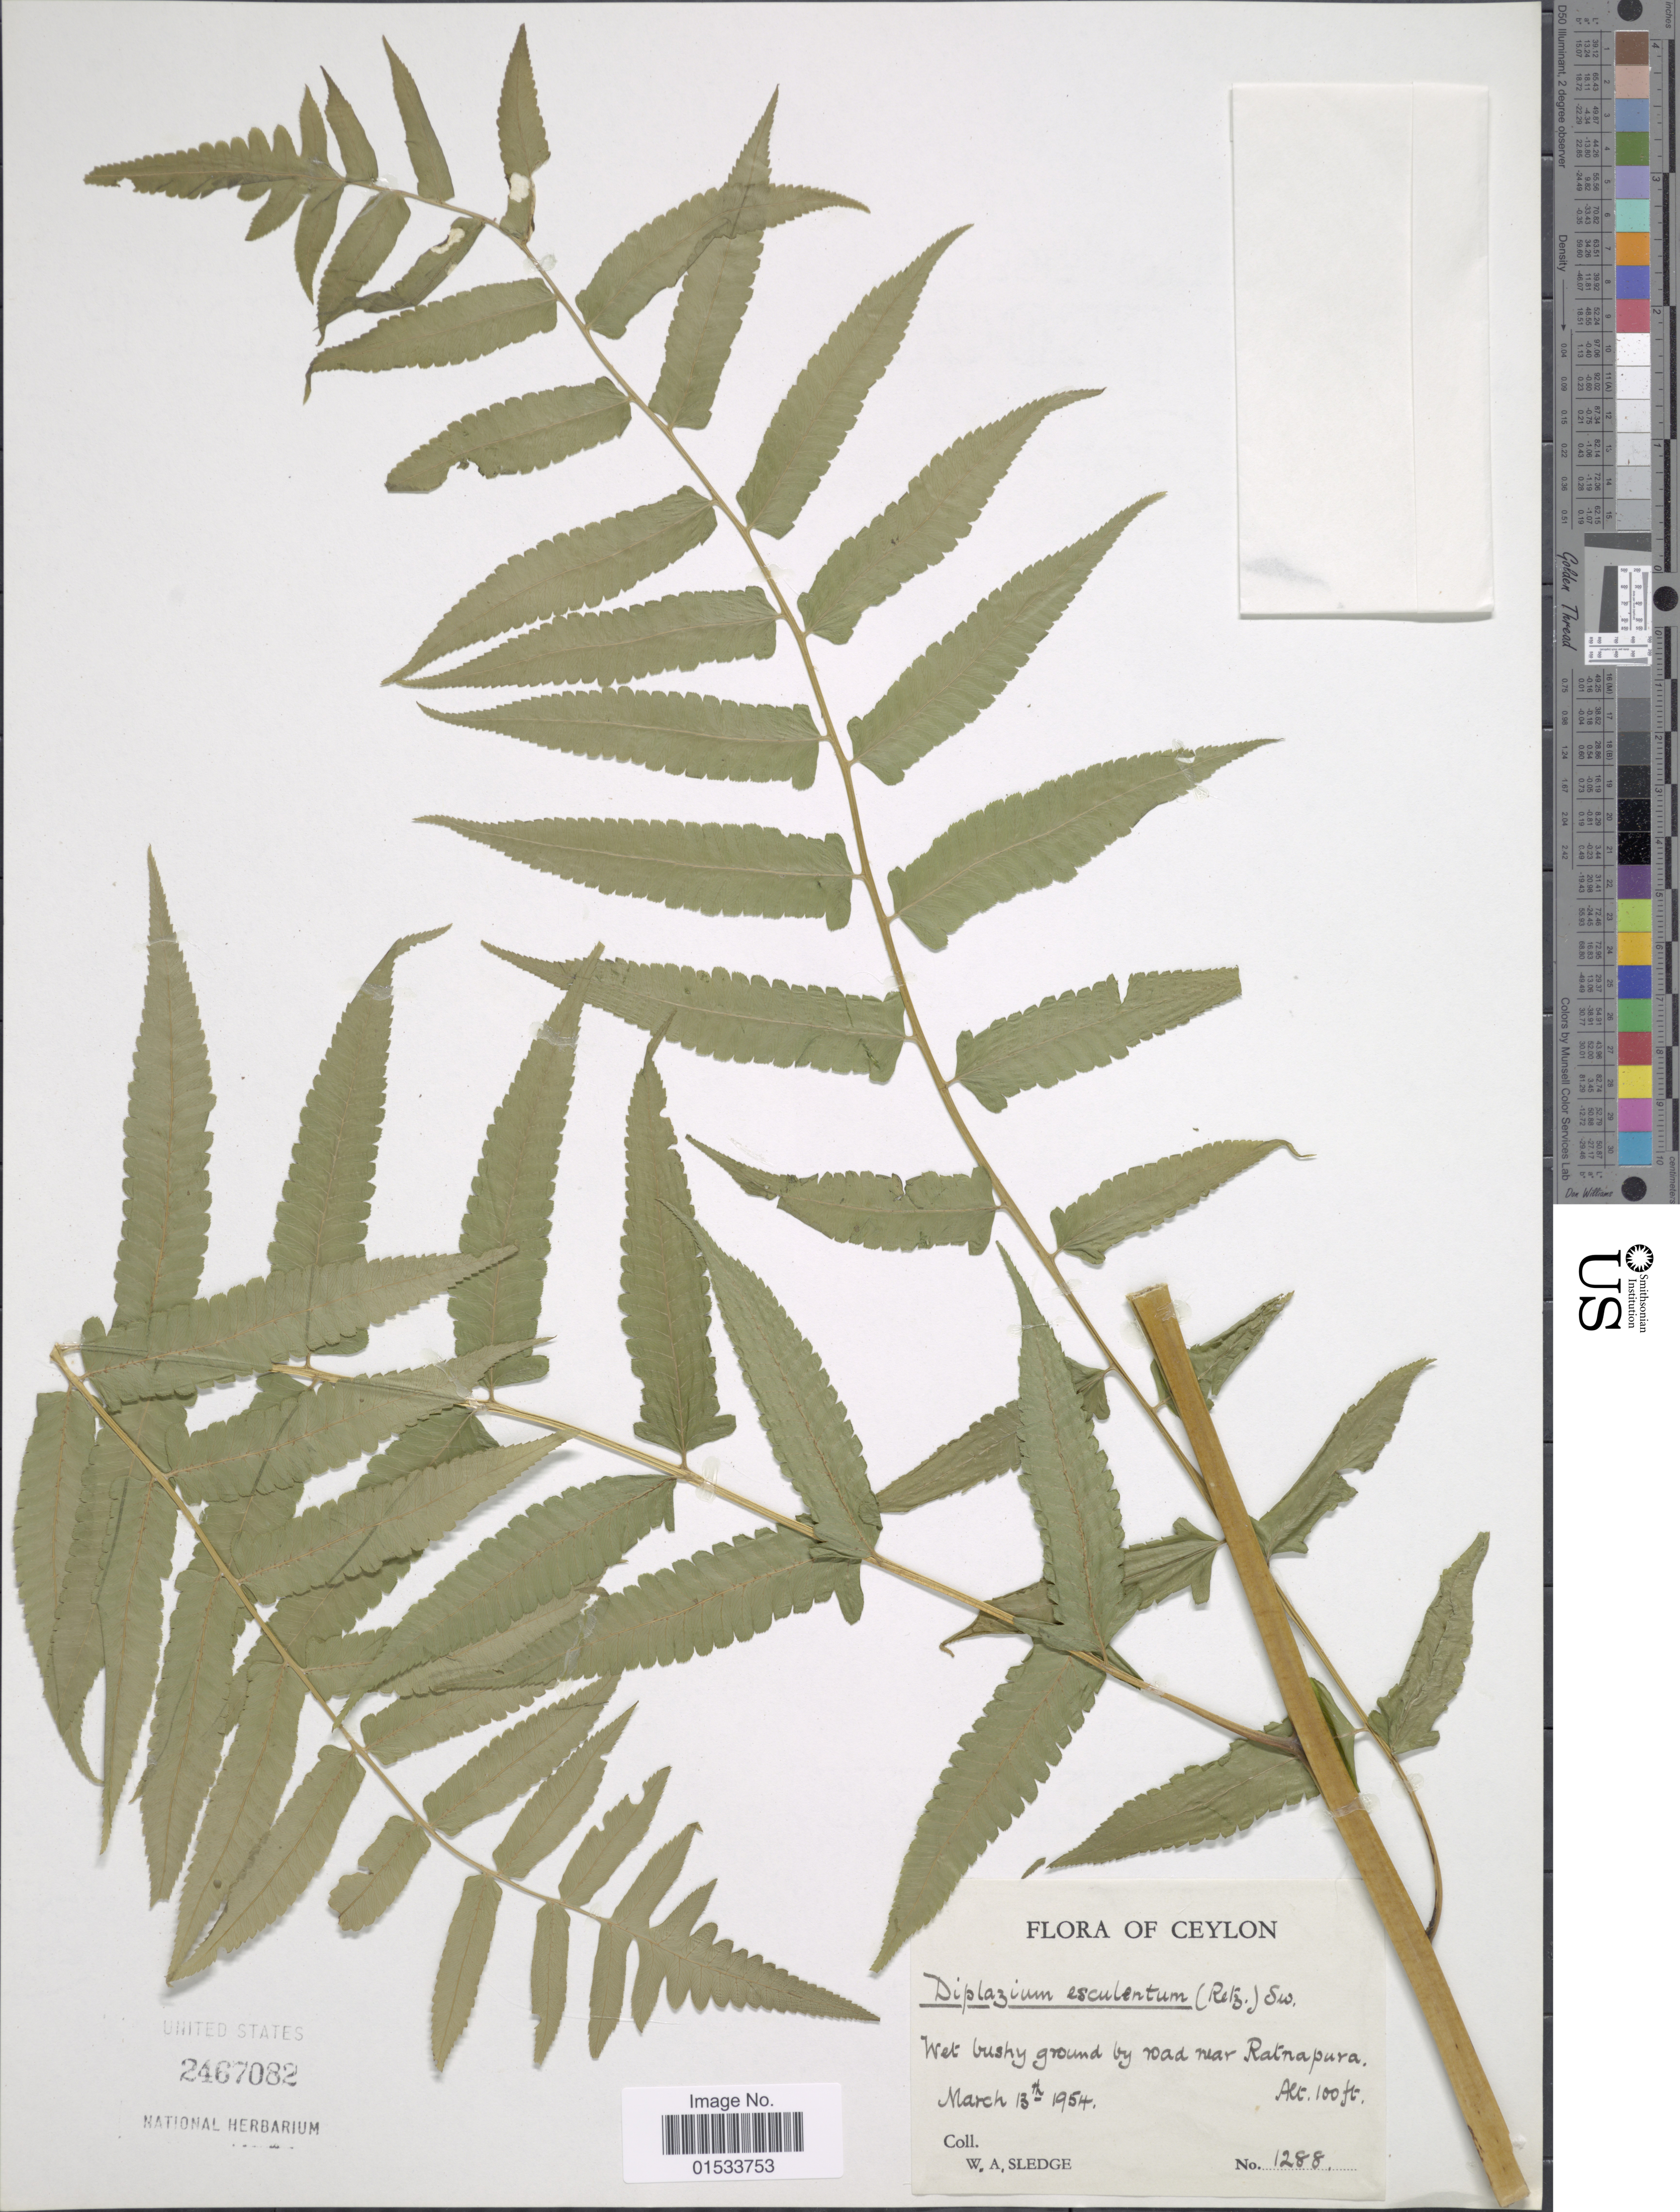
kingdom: Plantae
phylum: Tracheophyta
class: Polypodiopsida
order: Polypodiales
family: Athyriaceae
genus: Diplazium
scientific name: Diplazium esculentum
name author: (Retz.) Sw.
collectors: W. A. Sledge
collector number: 1288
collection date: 1954-03-13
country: Sri Lanka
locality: Ceylon, by road near Ratrapura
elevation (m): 30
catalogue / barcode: US 2467082